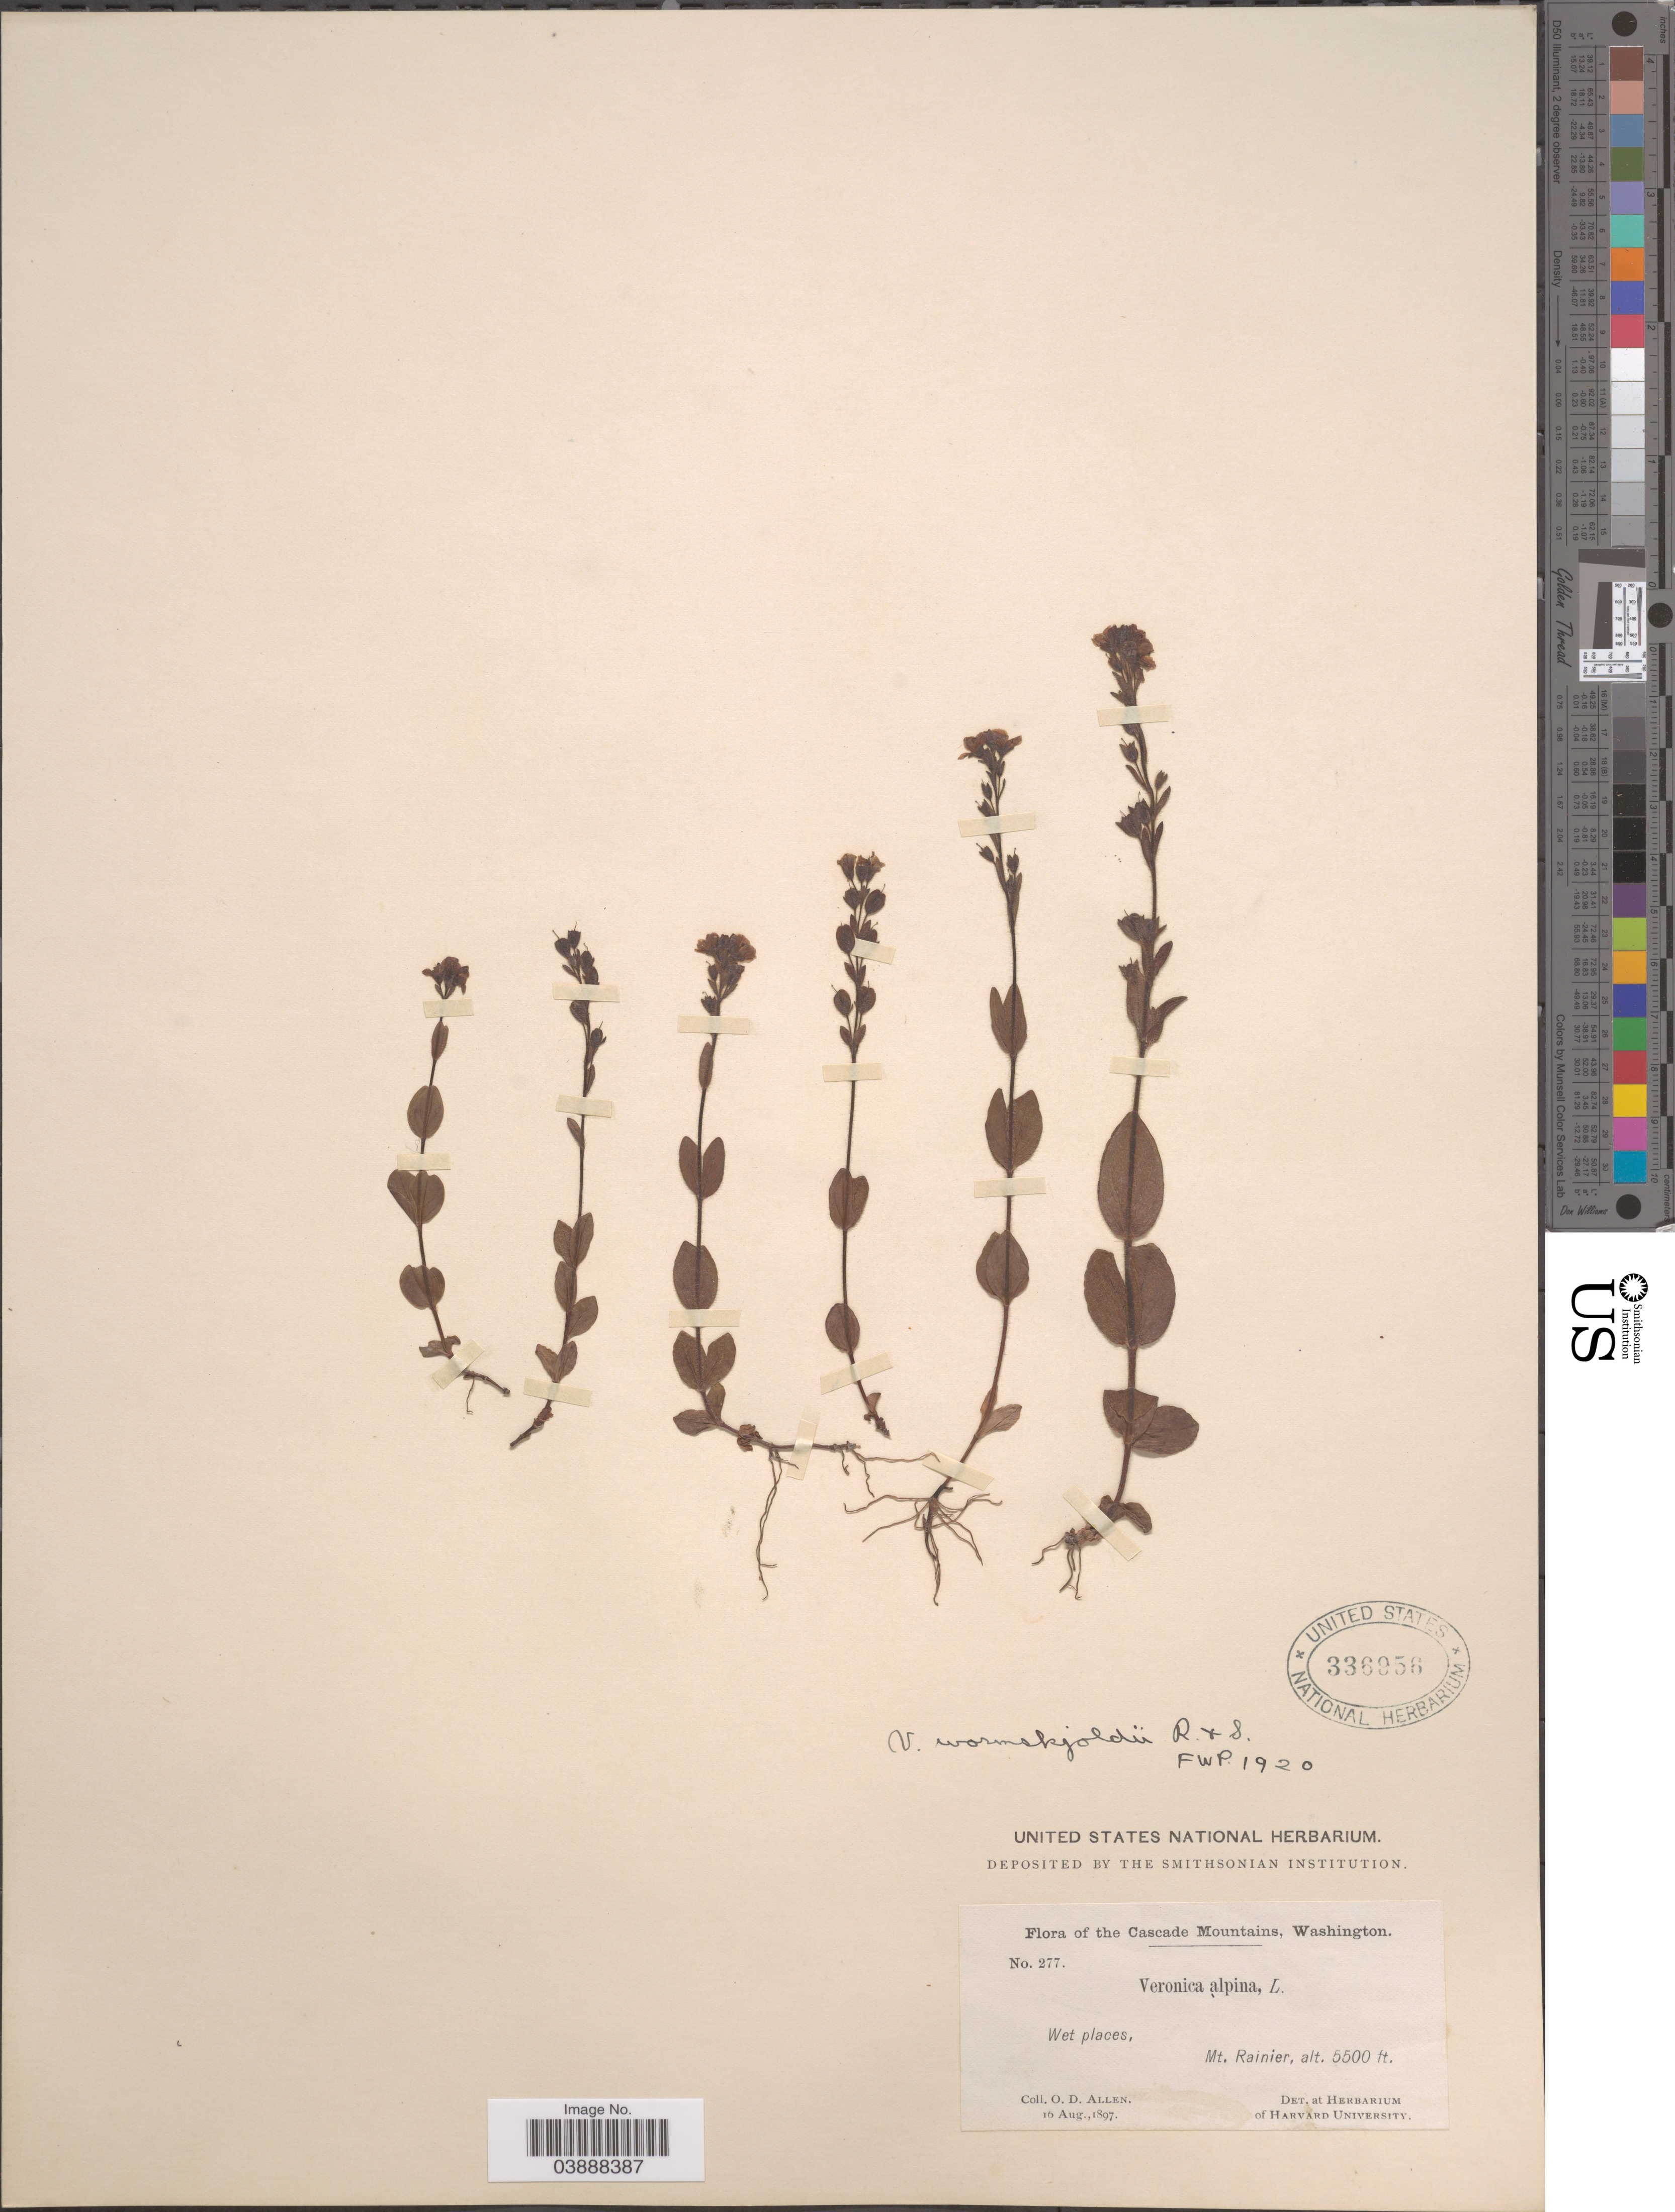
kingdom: Plantae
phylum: Tracheophyta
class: Magnoliopsida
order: Lamiales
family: Plantaginaceae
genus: Veronica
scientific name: Veronica wormskjoldii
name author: Roem. & Schult.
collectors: O. D. Allen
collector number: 277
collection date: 1897-08-10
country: United States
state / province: Washington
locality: The Cascade Mountains. Mt. Rainier.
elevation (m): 1676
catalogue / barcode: US 336956